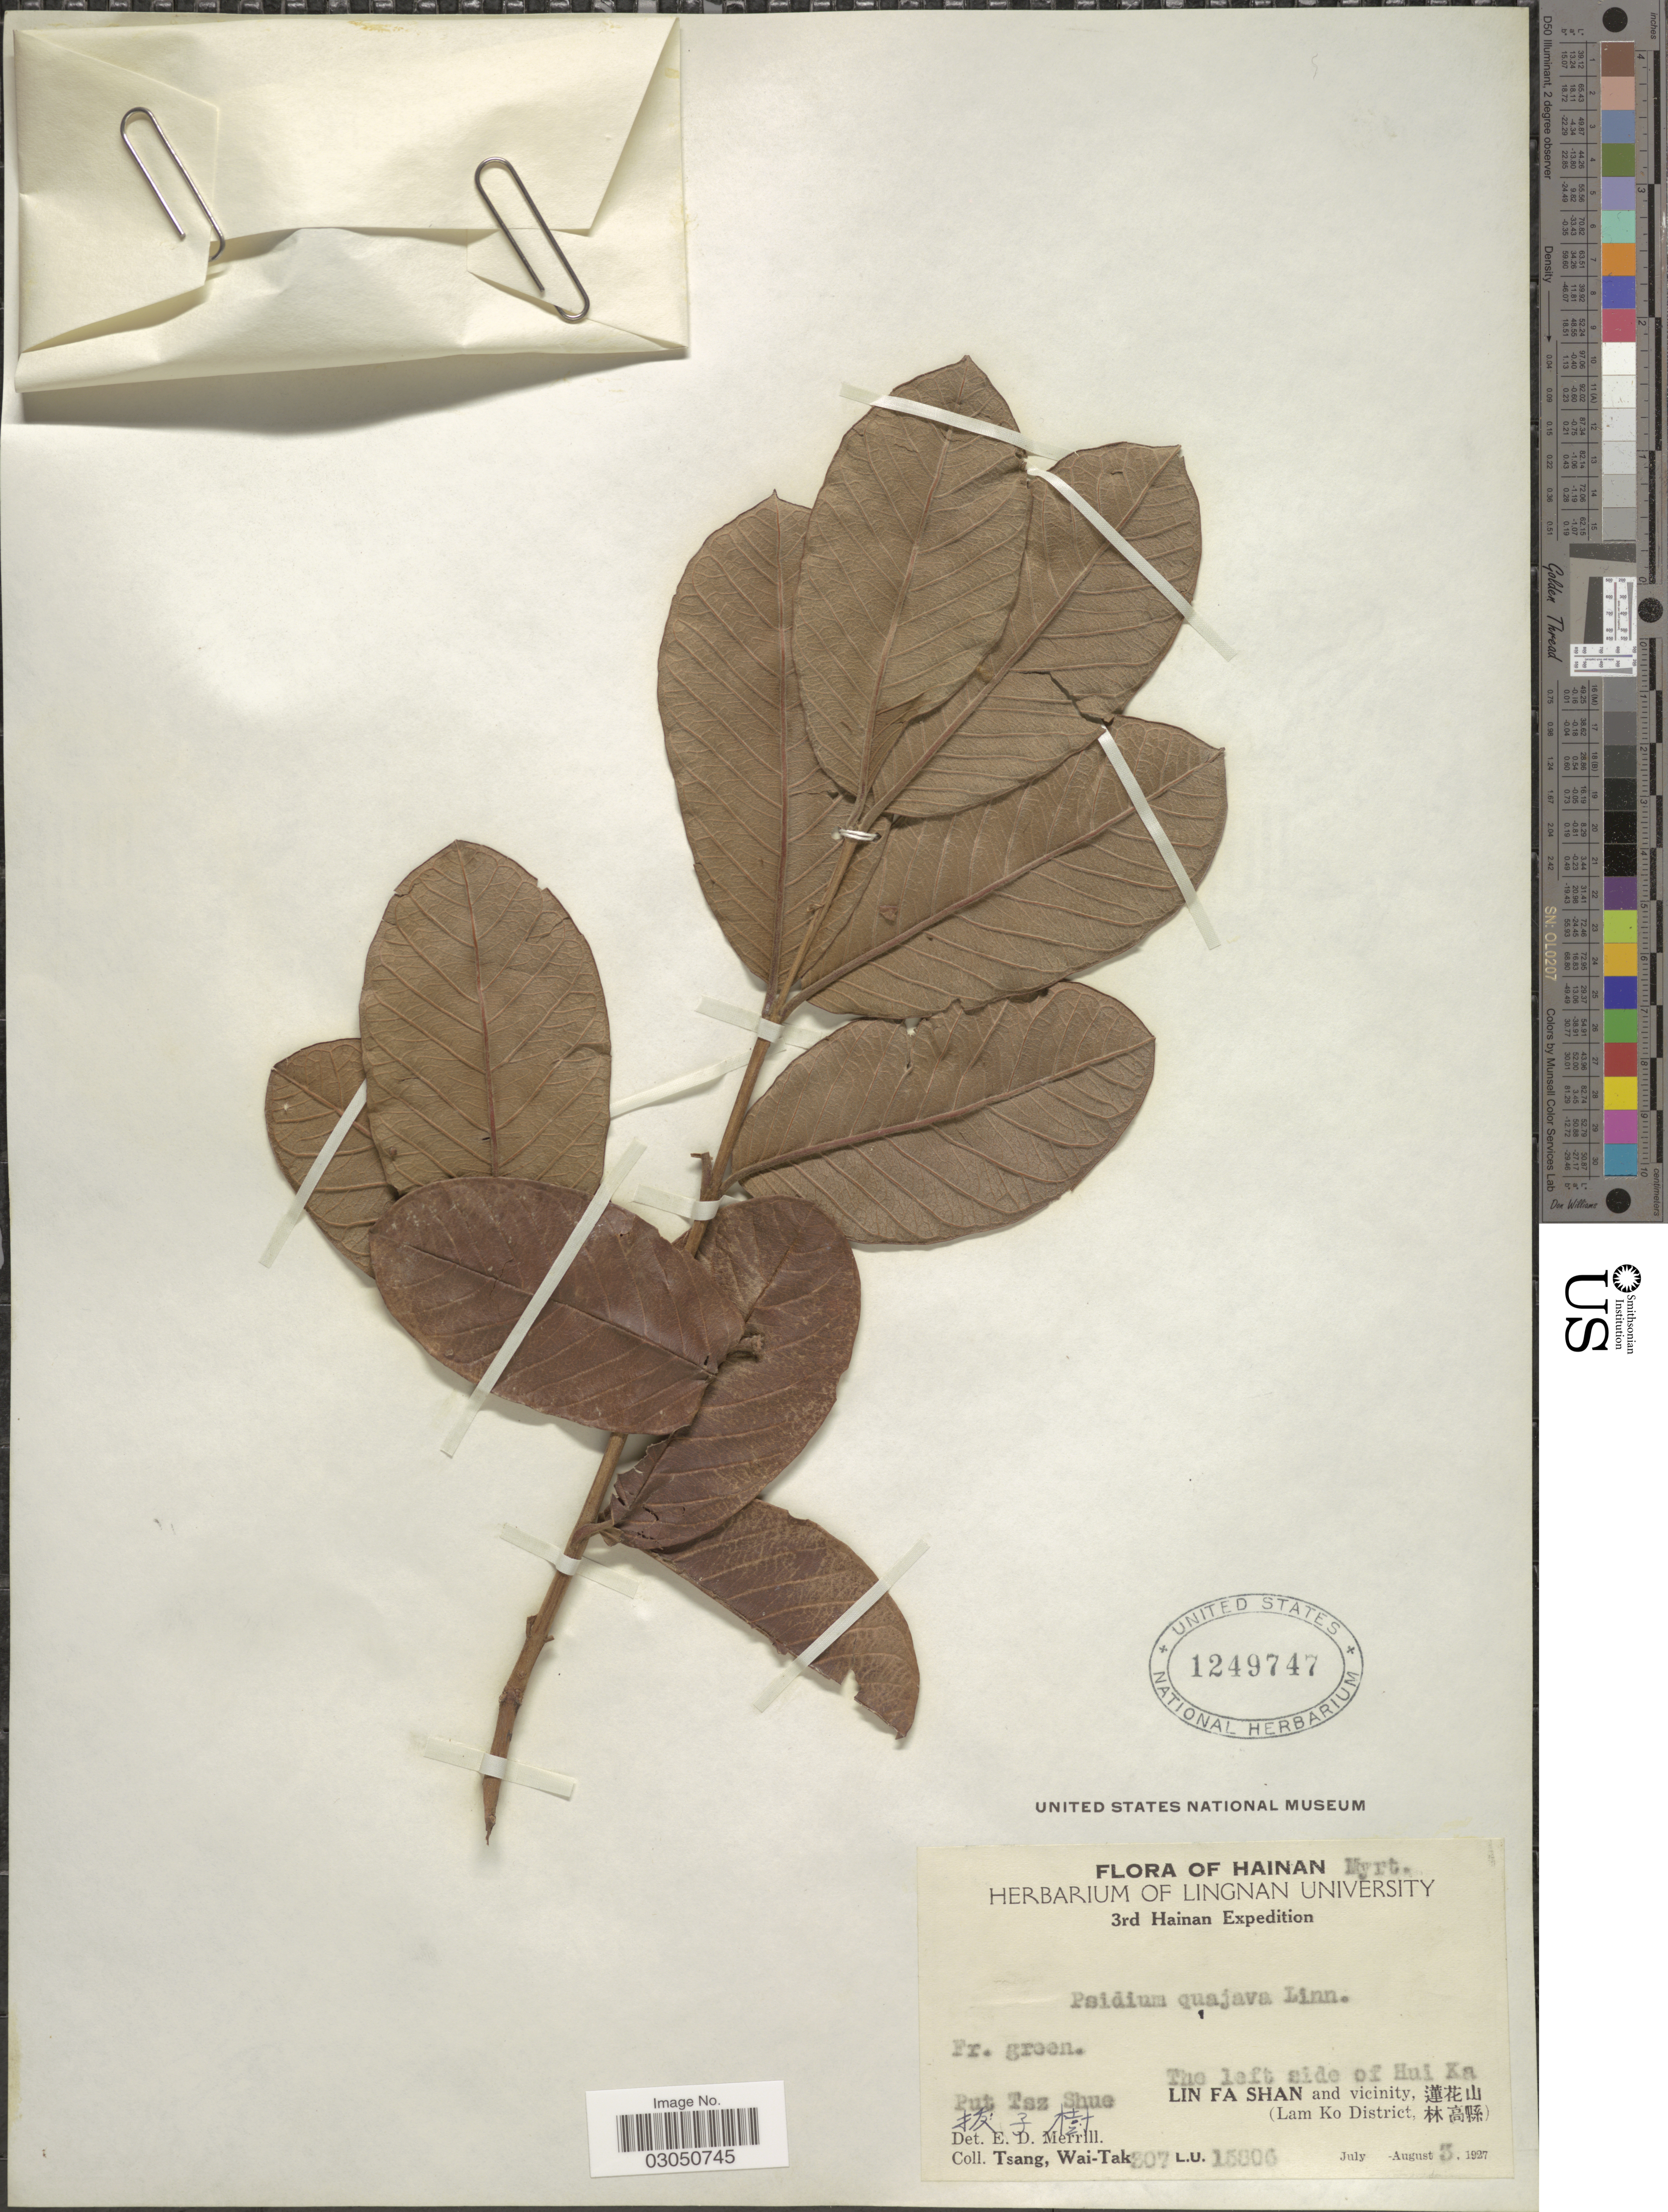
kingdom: Plantae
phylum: Tracheophyta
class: Magnoliopsida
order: Myrtales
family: Myrtaceae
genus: Psidium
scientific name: Psidium guajava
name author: L.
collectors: W. T. Tsang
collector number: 307L.U.15806*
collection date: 1927-08-03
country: China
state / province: Hainan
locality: The left side of Hui Ka Put Tsz Shue, Lin Fa Shan and vicinity, (Lam Ko District).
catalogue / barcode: US 1249747